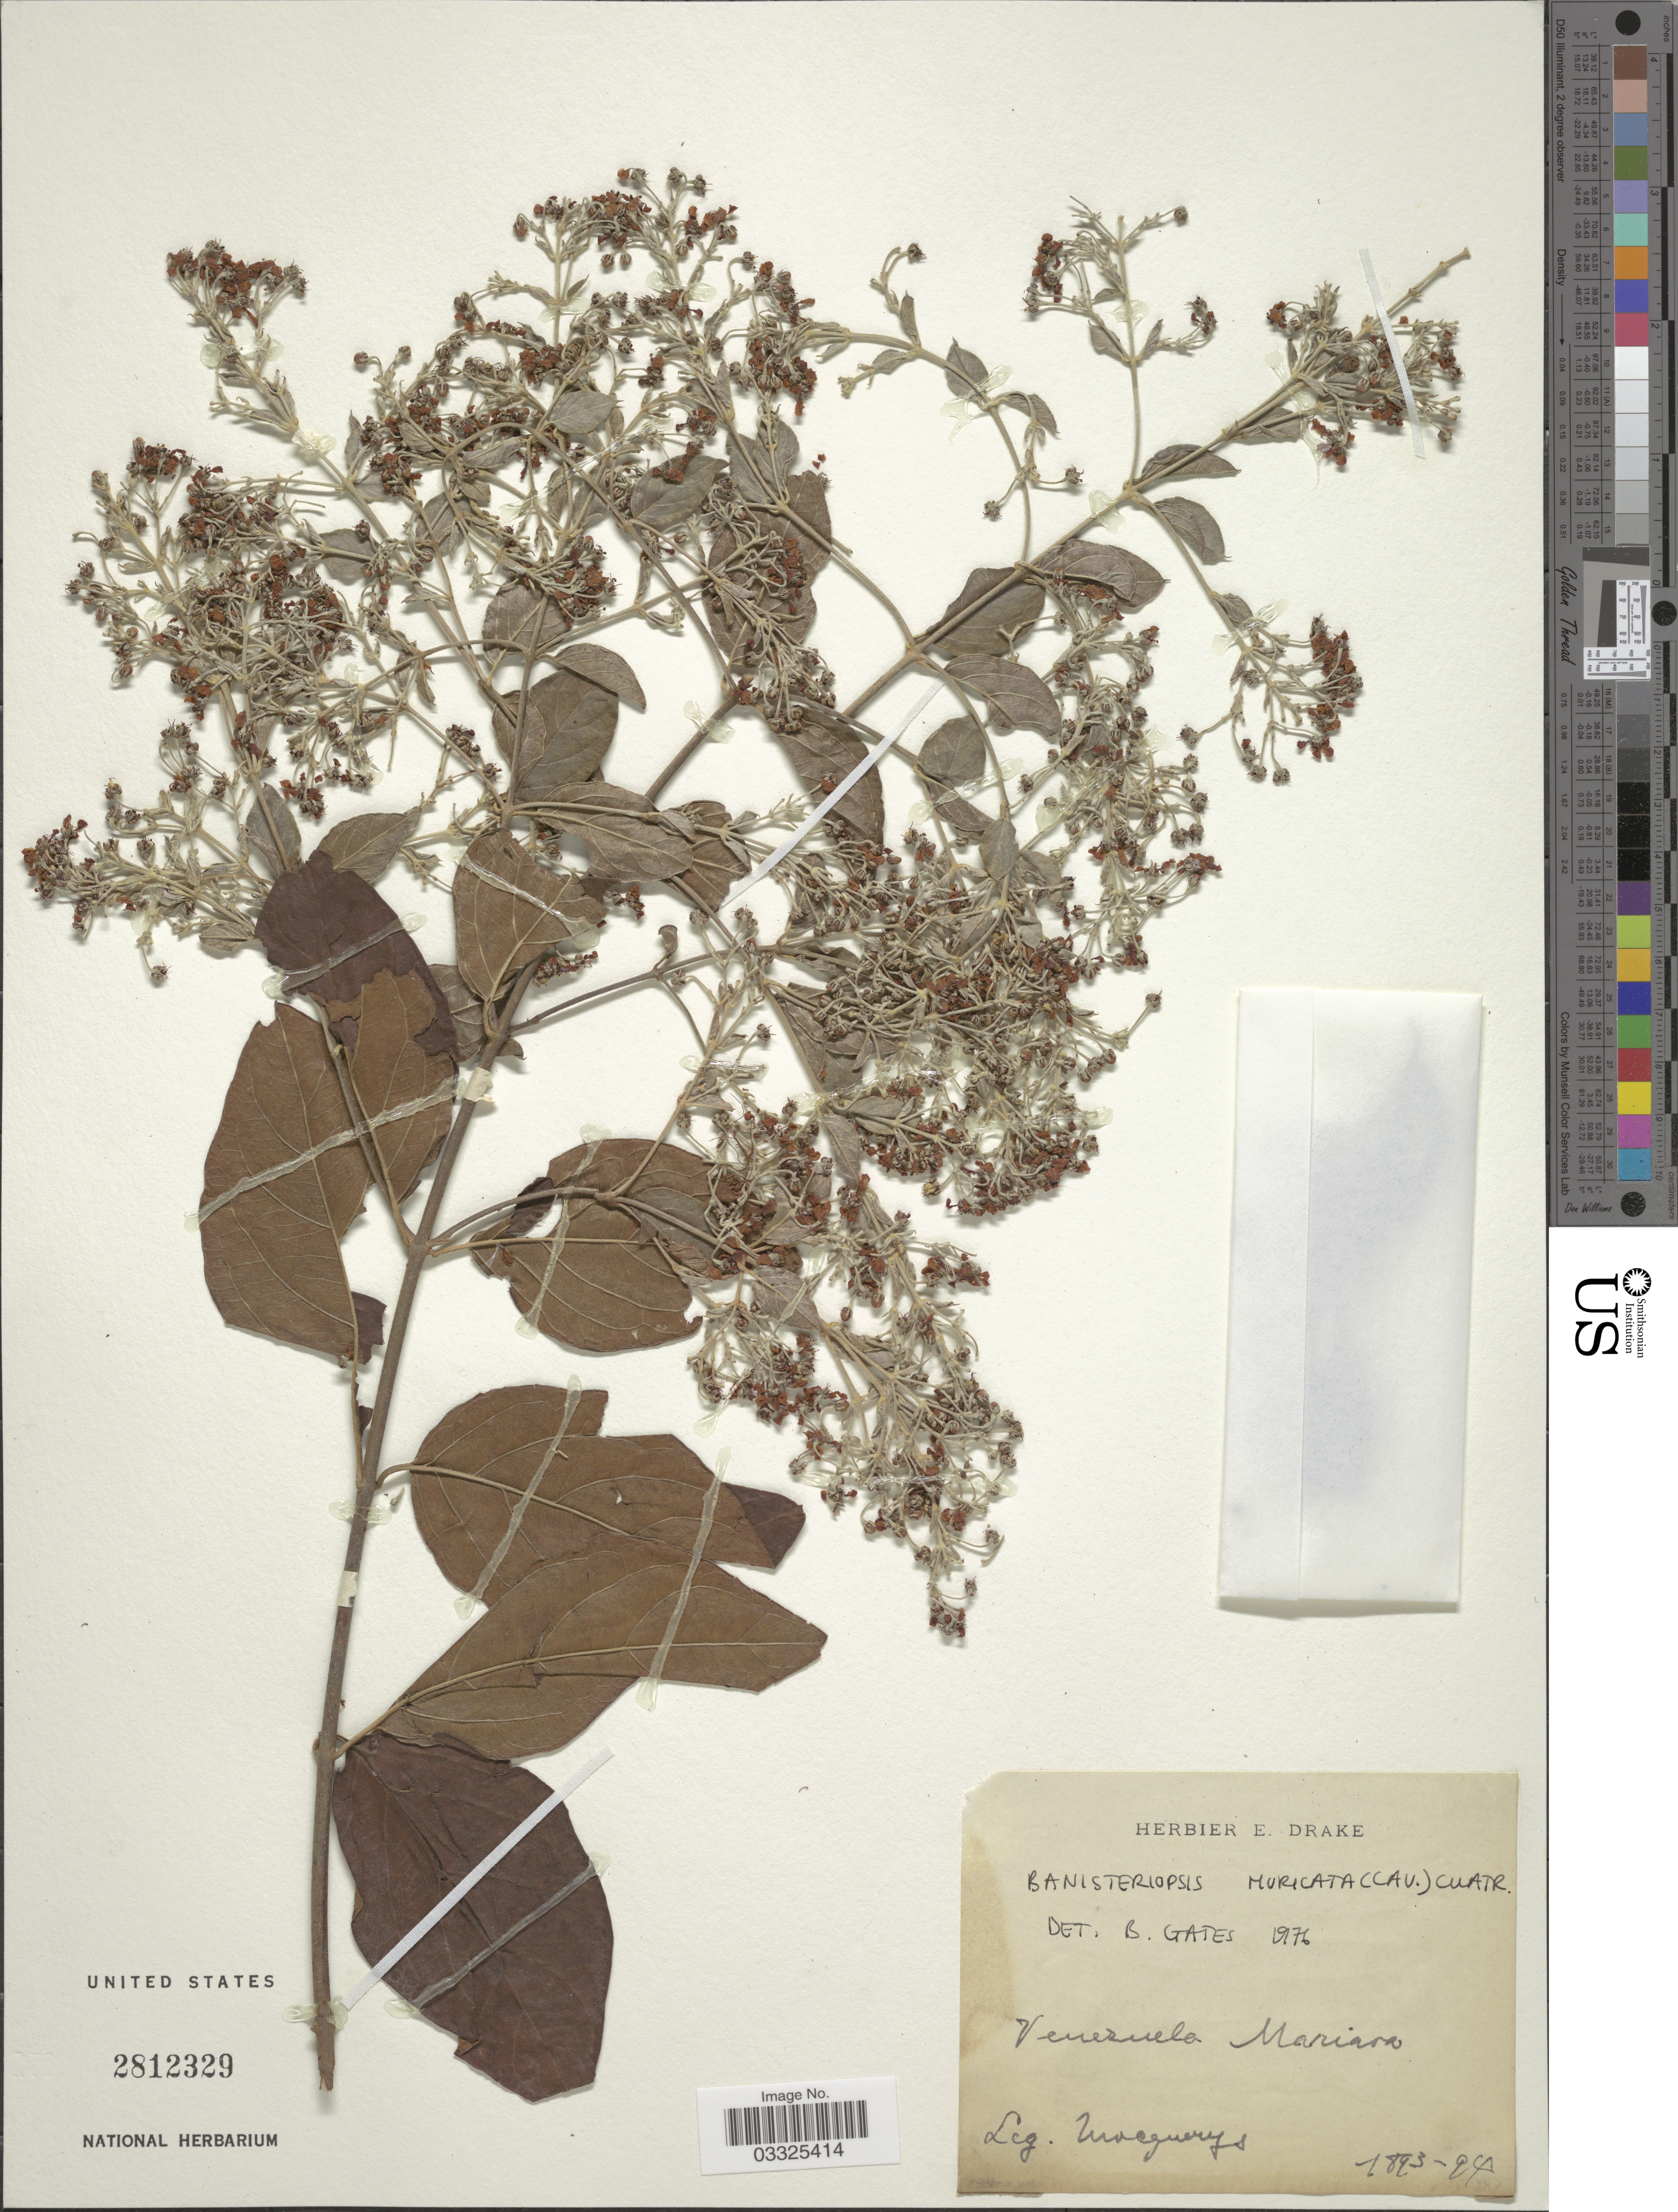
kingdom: Plantae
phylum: Tracheophyta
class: Magnoliopsida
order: Malpighiales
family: Malpighiaceae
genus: Banisteriopsis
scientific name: Banisteriopsis muricata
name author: (Cav.) Cuatrec.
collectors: A. Mocquerys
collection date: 1893/1894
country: Venezuela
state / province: Carabobo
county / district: Diego Ibarra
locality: Mariara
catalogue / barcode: US 2812329